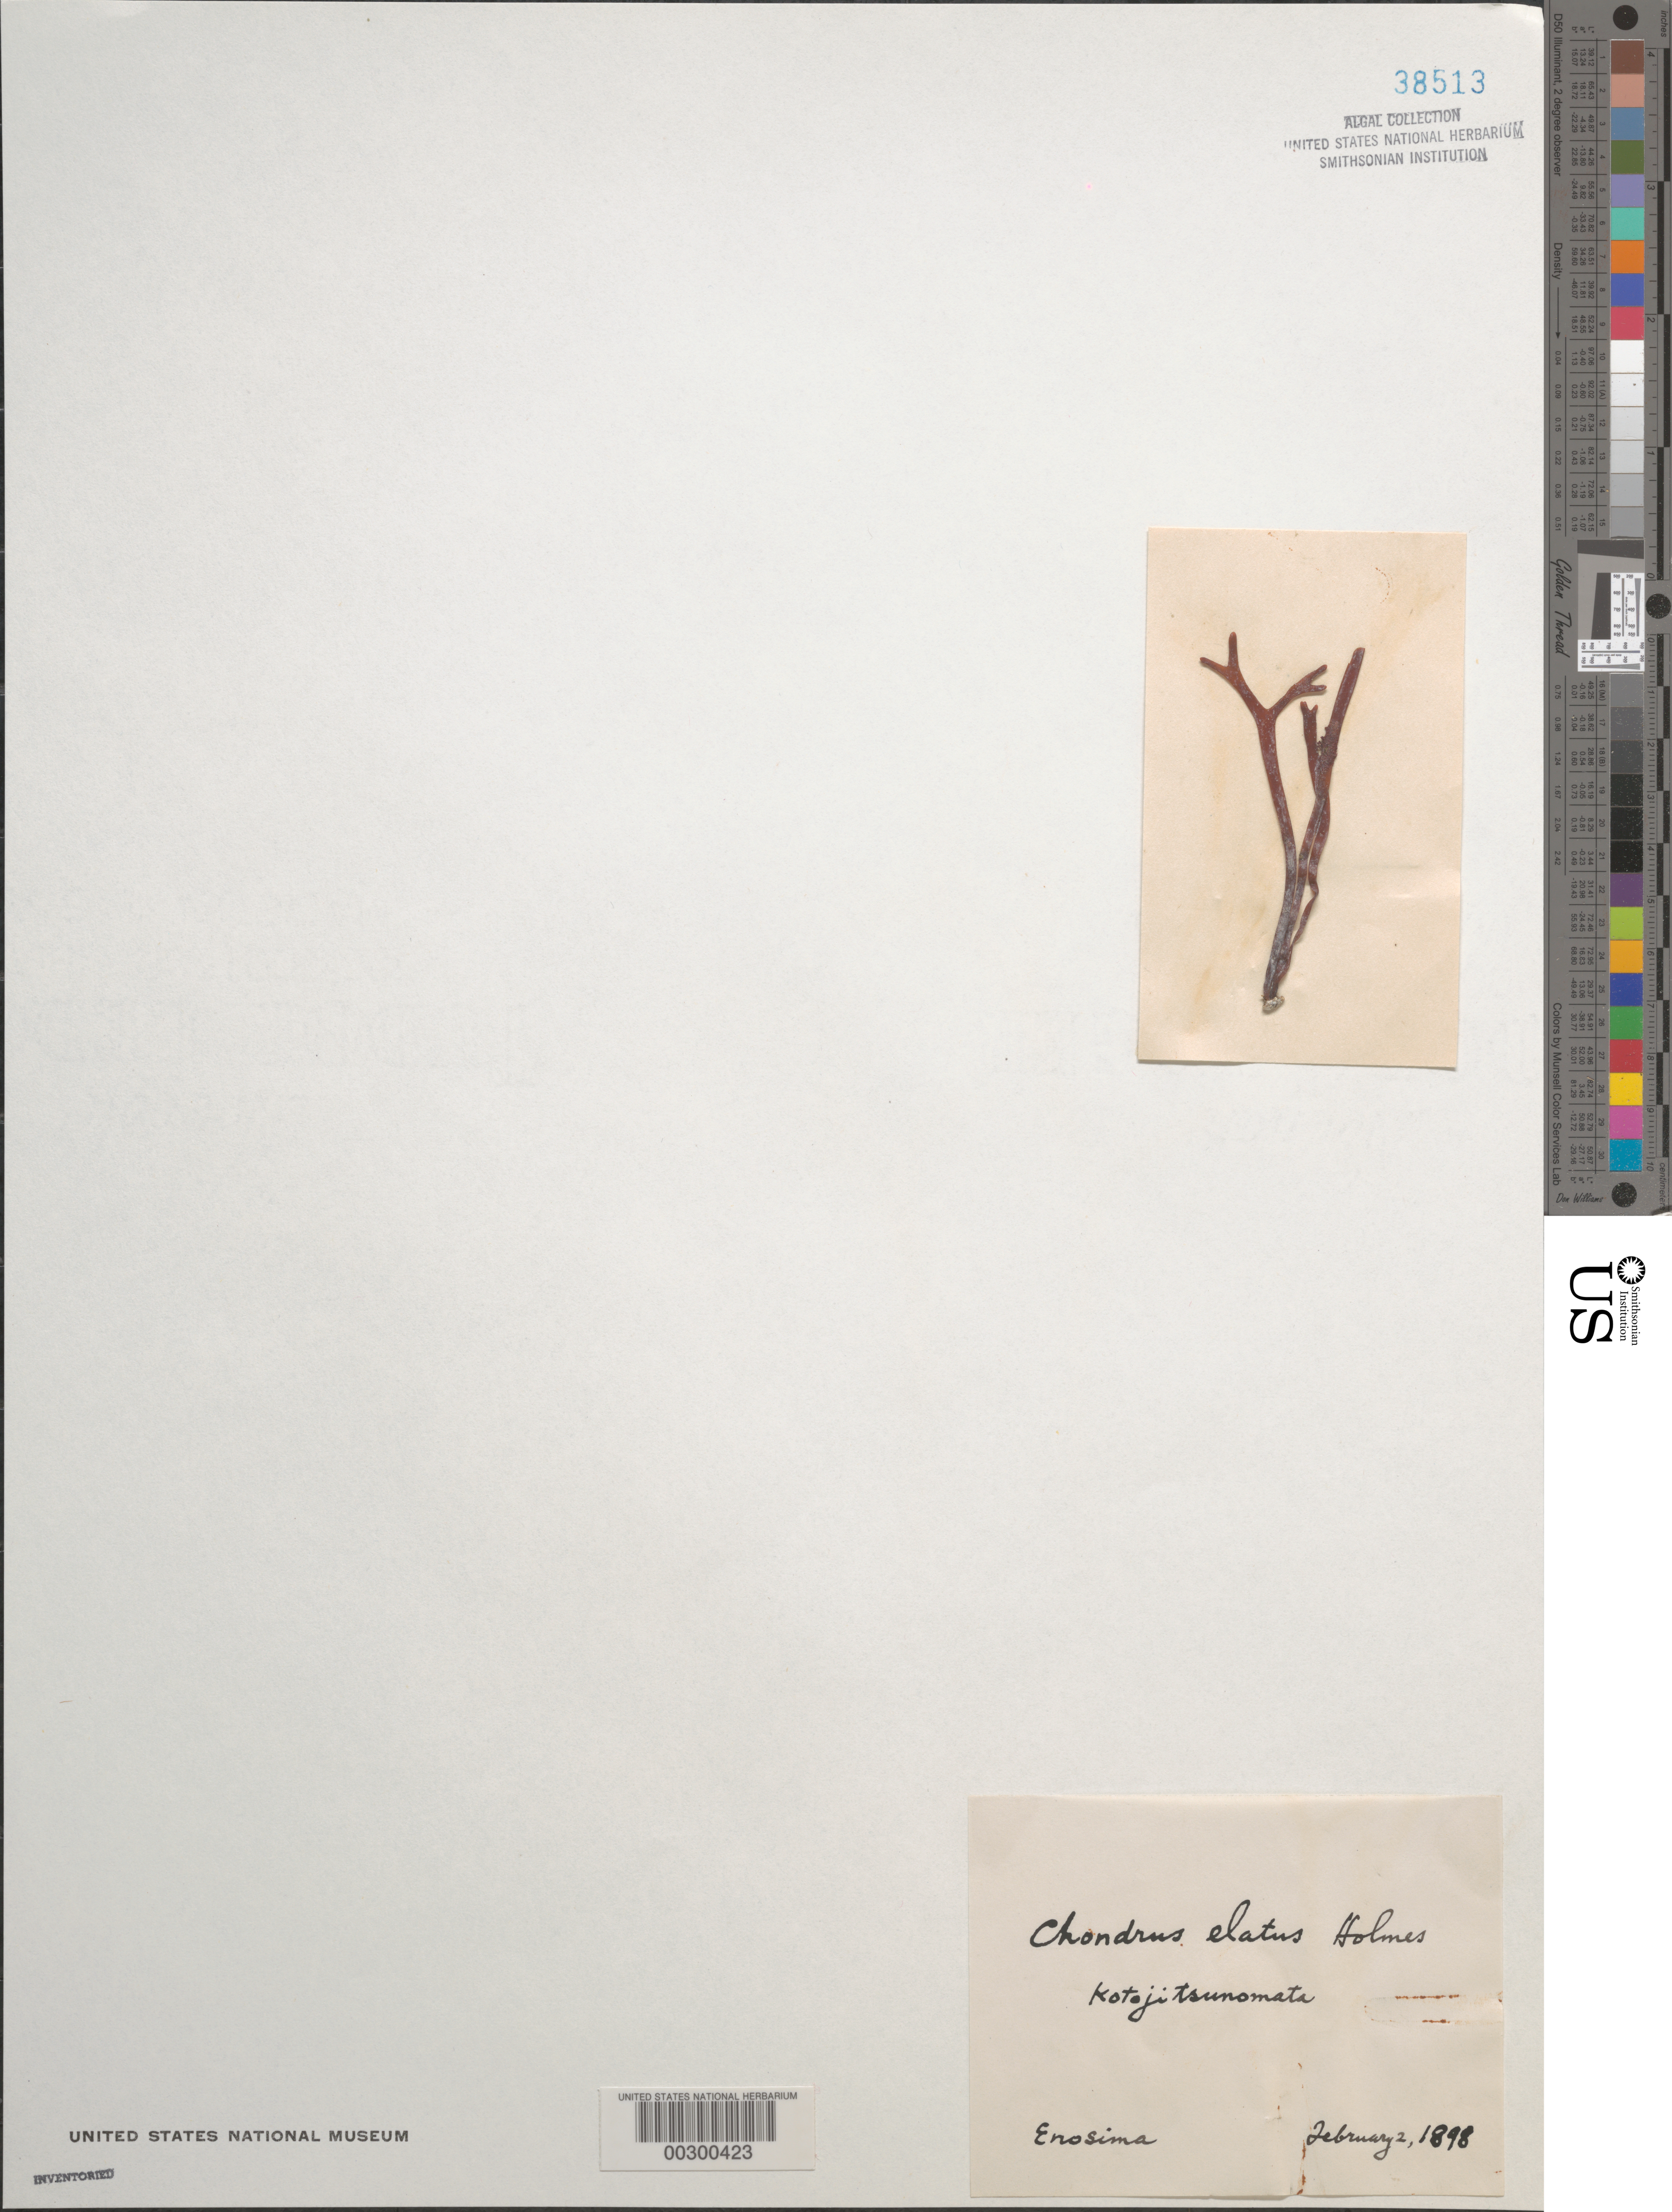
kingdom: Plantae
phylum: Rhodophyta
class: Florideophyceae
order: Gigartinales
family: Gigartinaceae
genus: Chondrus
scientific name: Chondrus elatus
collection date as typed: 02 Feb 1898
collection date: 1898-02-02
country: Japan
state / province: Kanagawa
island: Honshu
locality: Enoshima (Enosima)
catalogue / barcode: US 38513